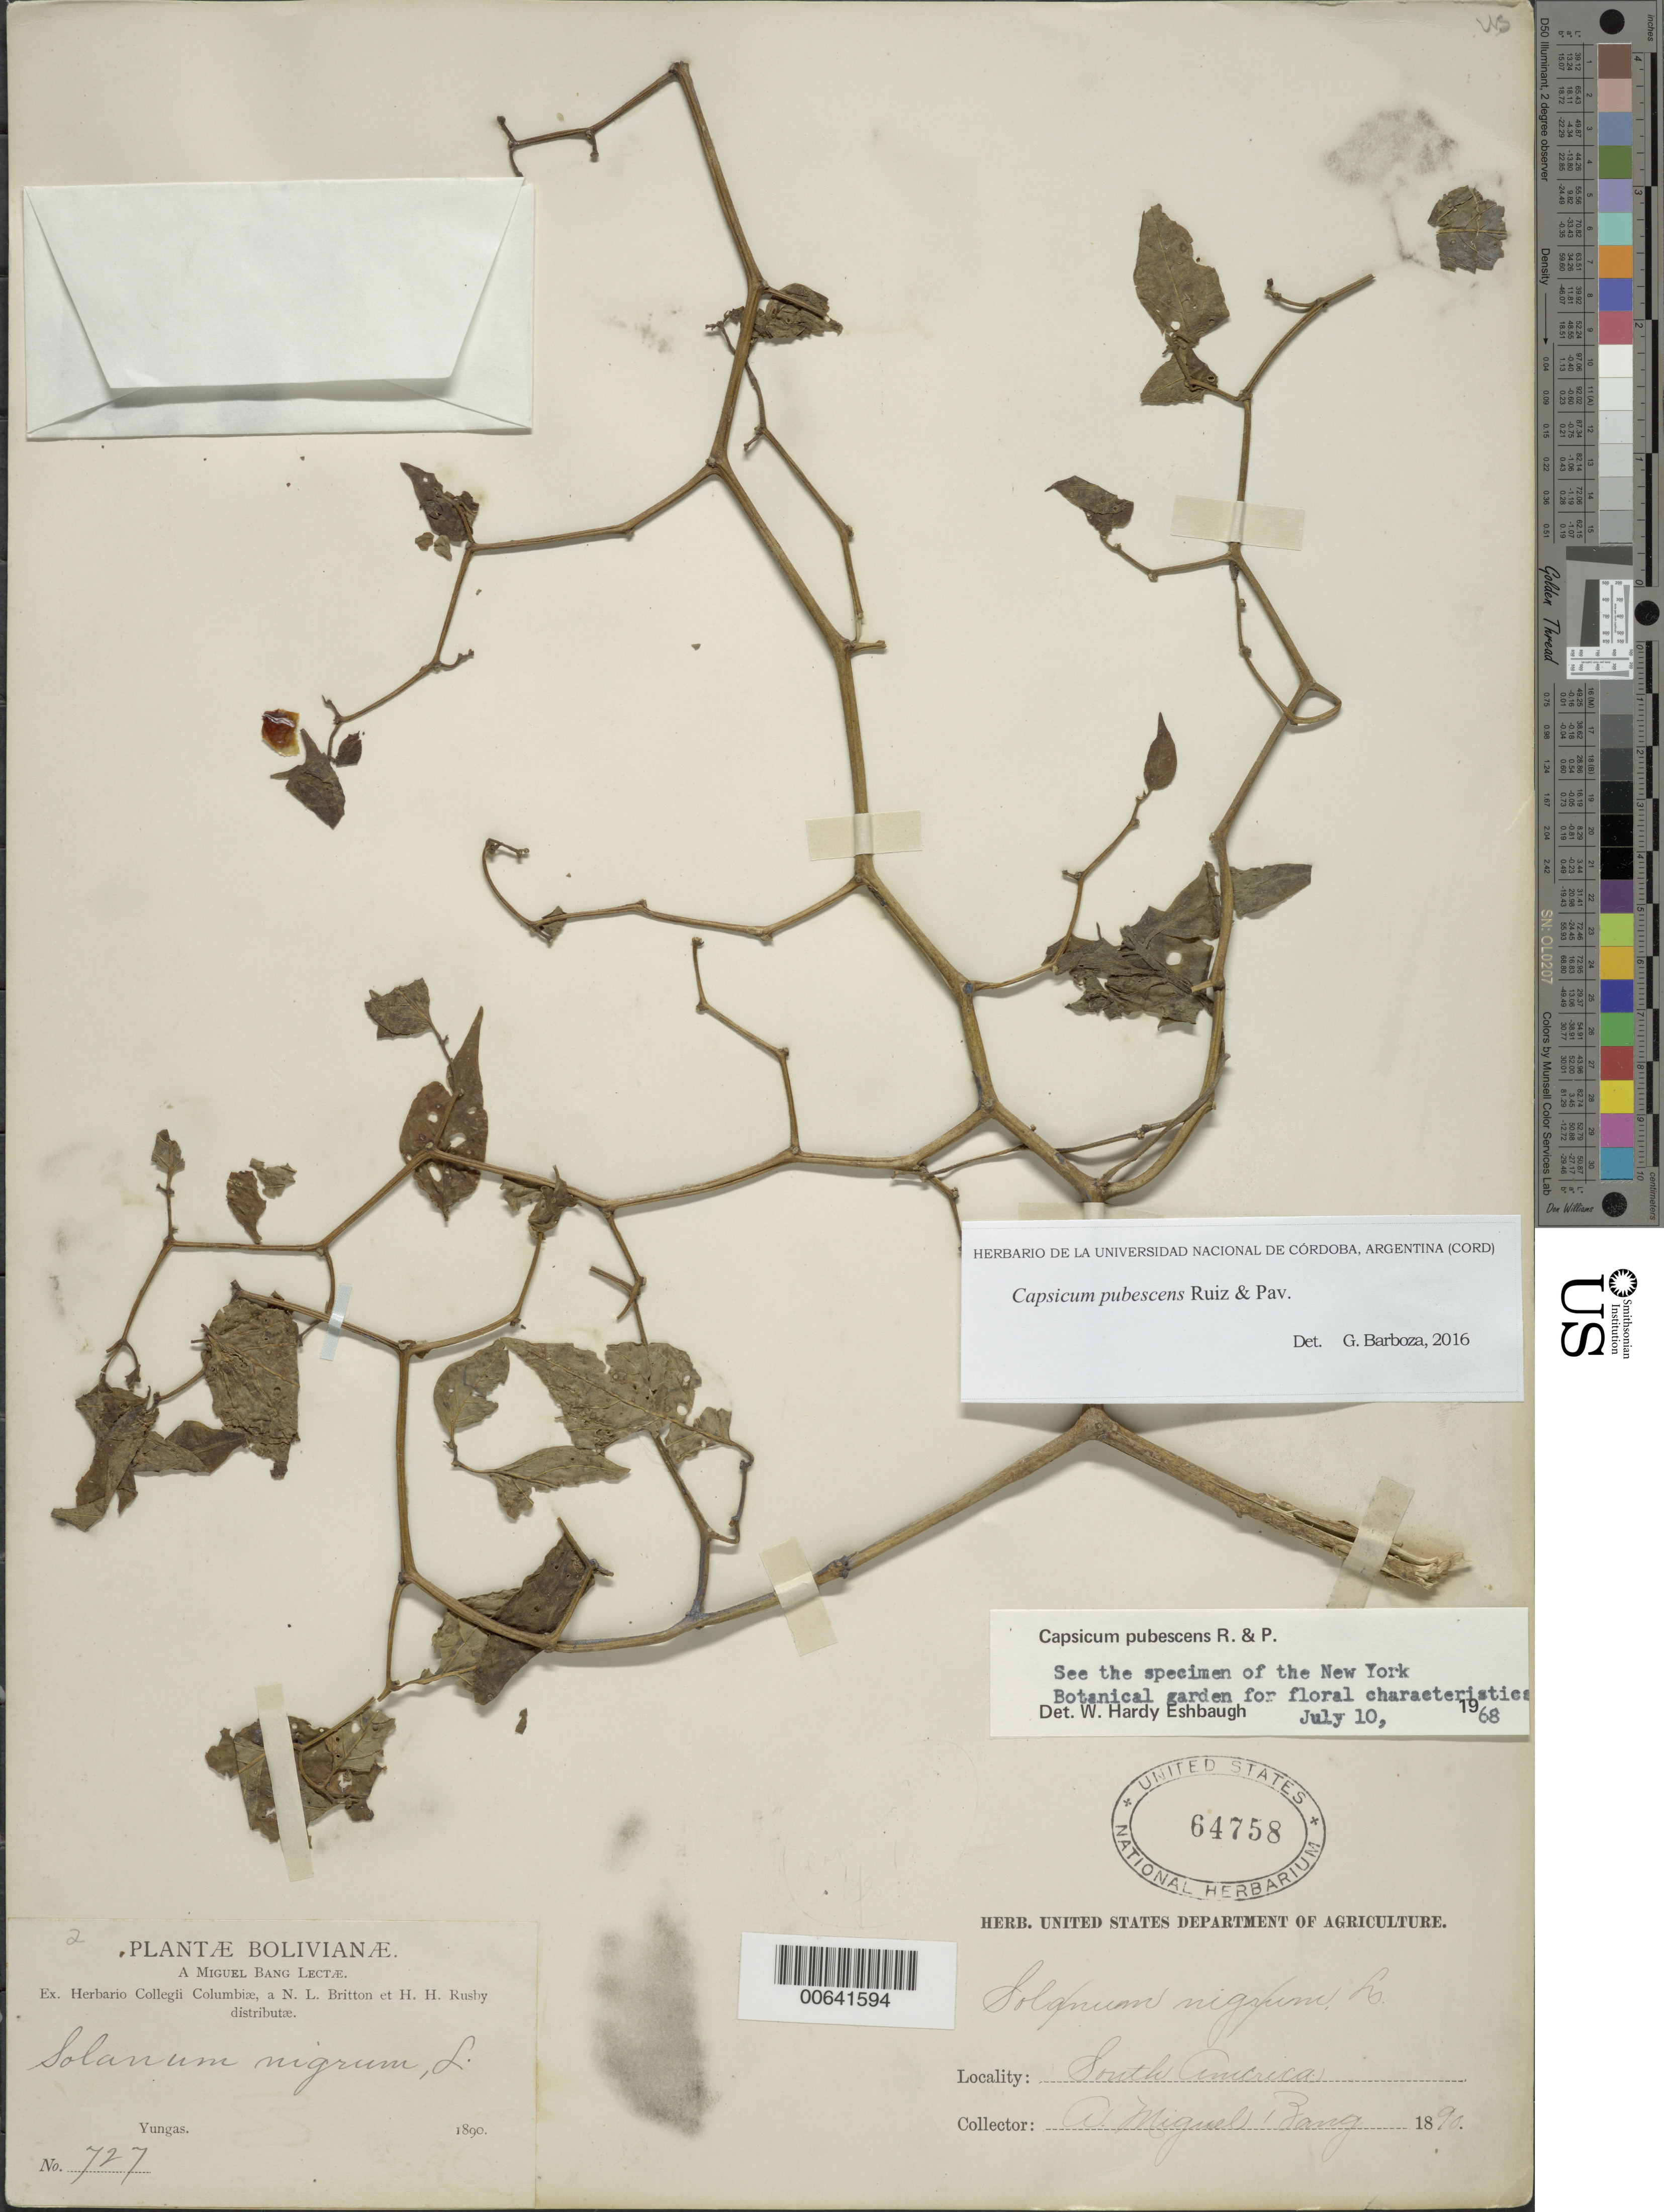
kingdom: Plantae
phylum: Tracheophyta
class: Magnoliopsida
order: Solanales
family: Solanaceae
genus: Capsicum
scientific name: Capsicum pubescens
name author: Ruiz & Pav.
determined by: Eshbaugh, W. H.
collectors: M. Bang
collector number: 727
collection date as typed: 1890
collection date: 1890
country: Bolivia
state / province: La Paz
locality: Yungas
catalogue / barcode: US 64758